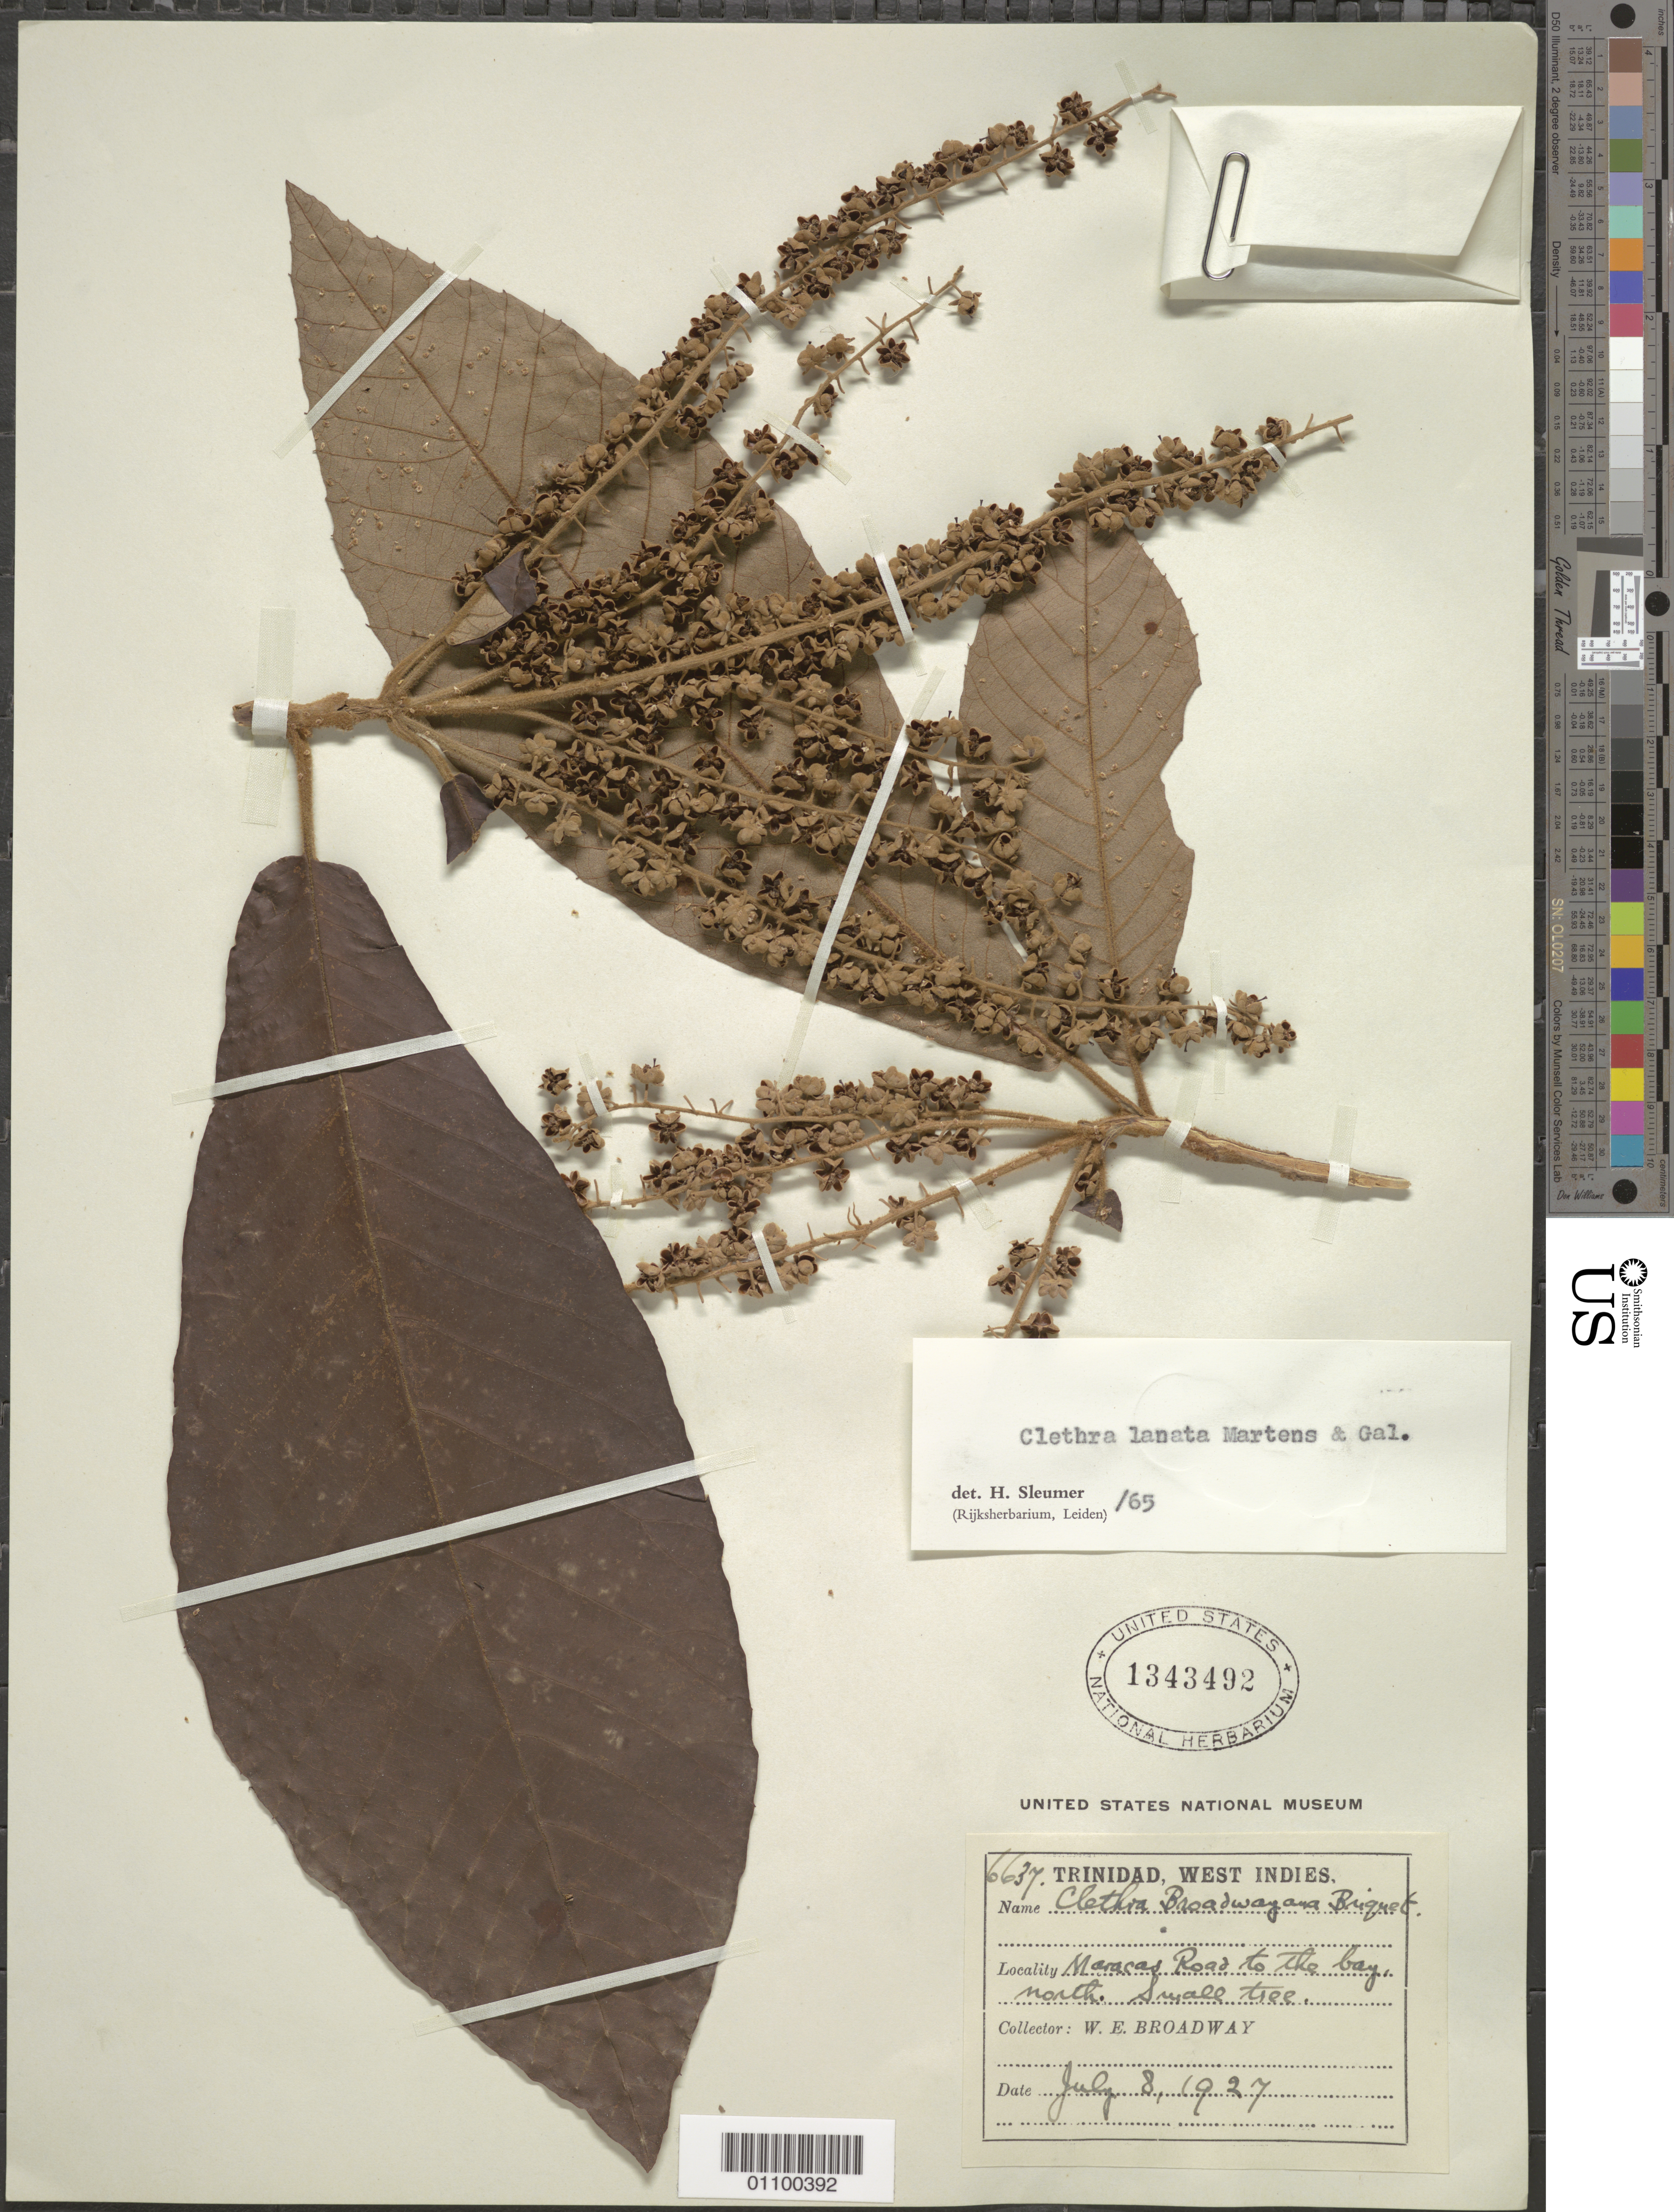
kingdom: Plantae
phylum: Tracheophyta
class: Magnoliopsida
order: Ericales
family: Clethraceae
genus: Clethra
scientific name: Clethra lanata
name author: M. Martens & Galeotti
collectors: W. E. Broadway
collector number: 6637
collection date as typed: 08 Jul 1927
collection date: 1927-07-08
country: Trinidad and Tobago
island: Trinidad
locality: Maracas Road to the bay, N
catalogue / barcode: US 1343492